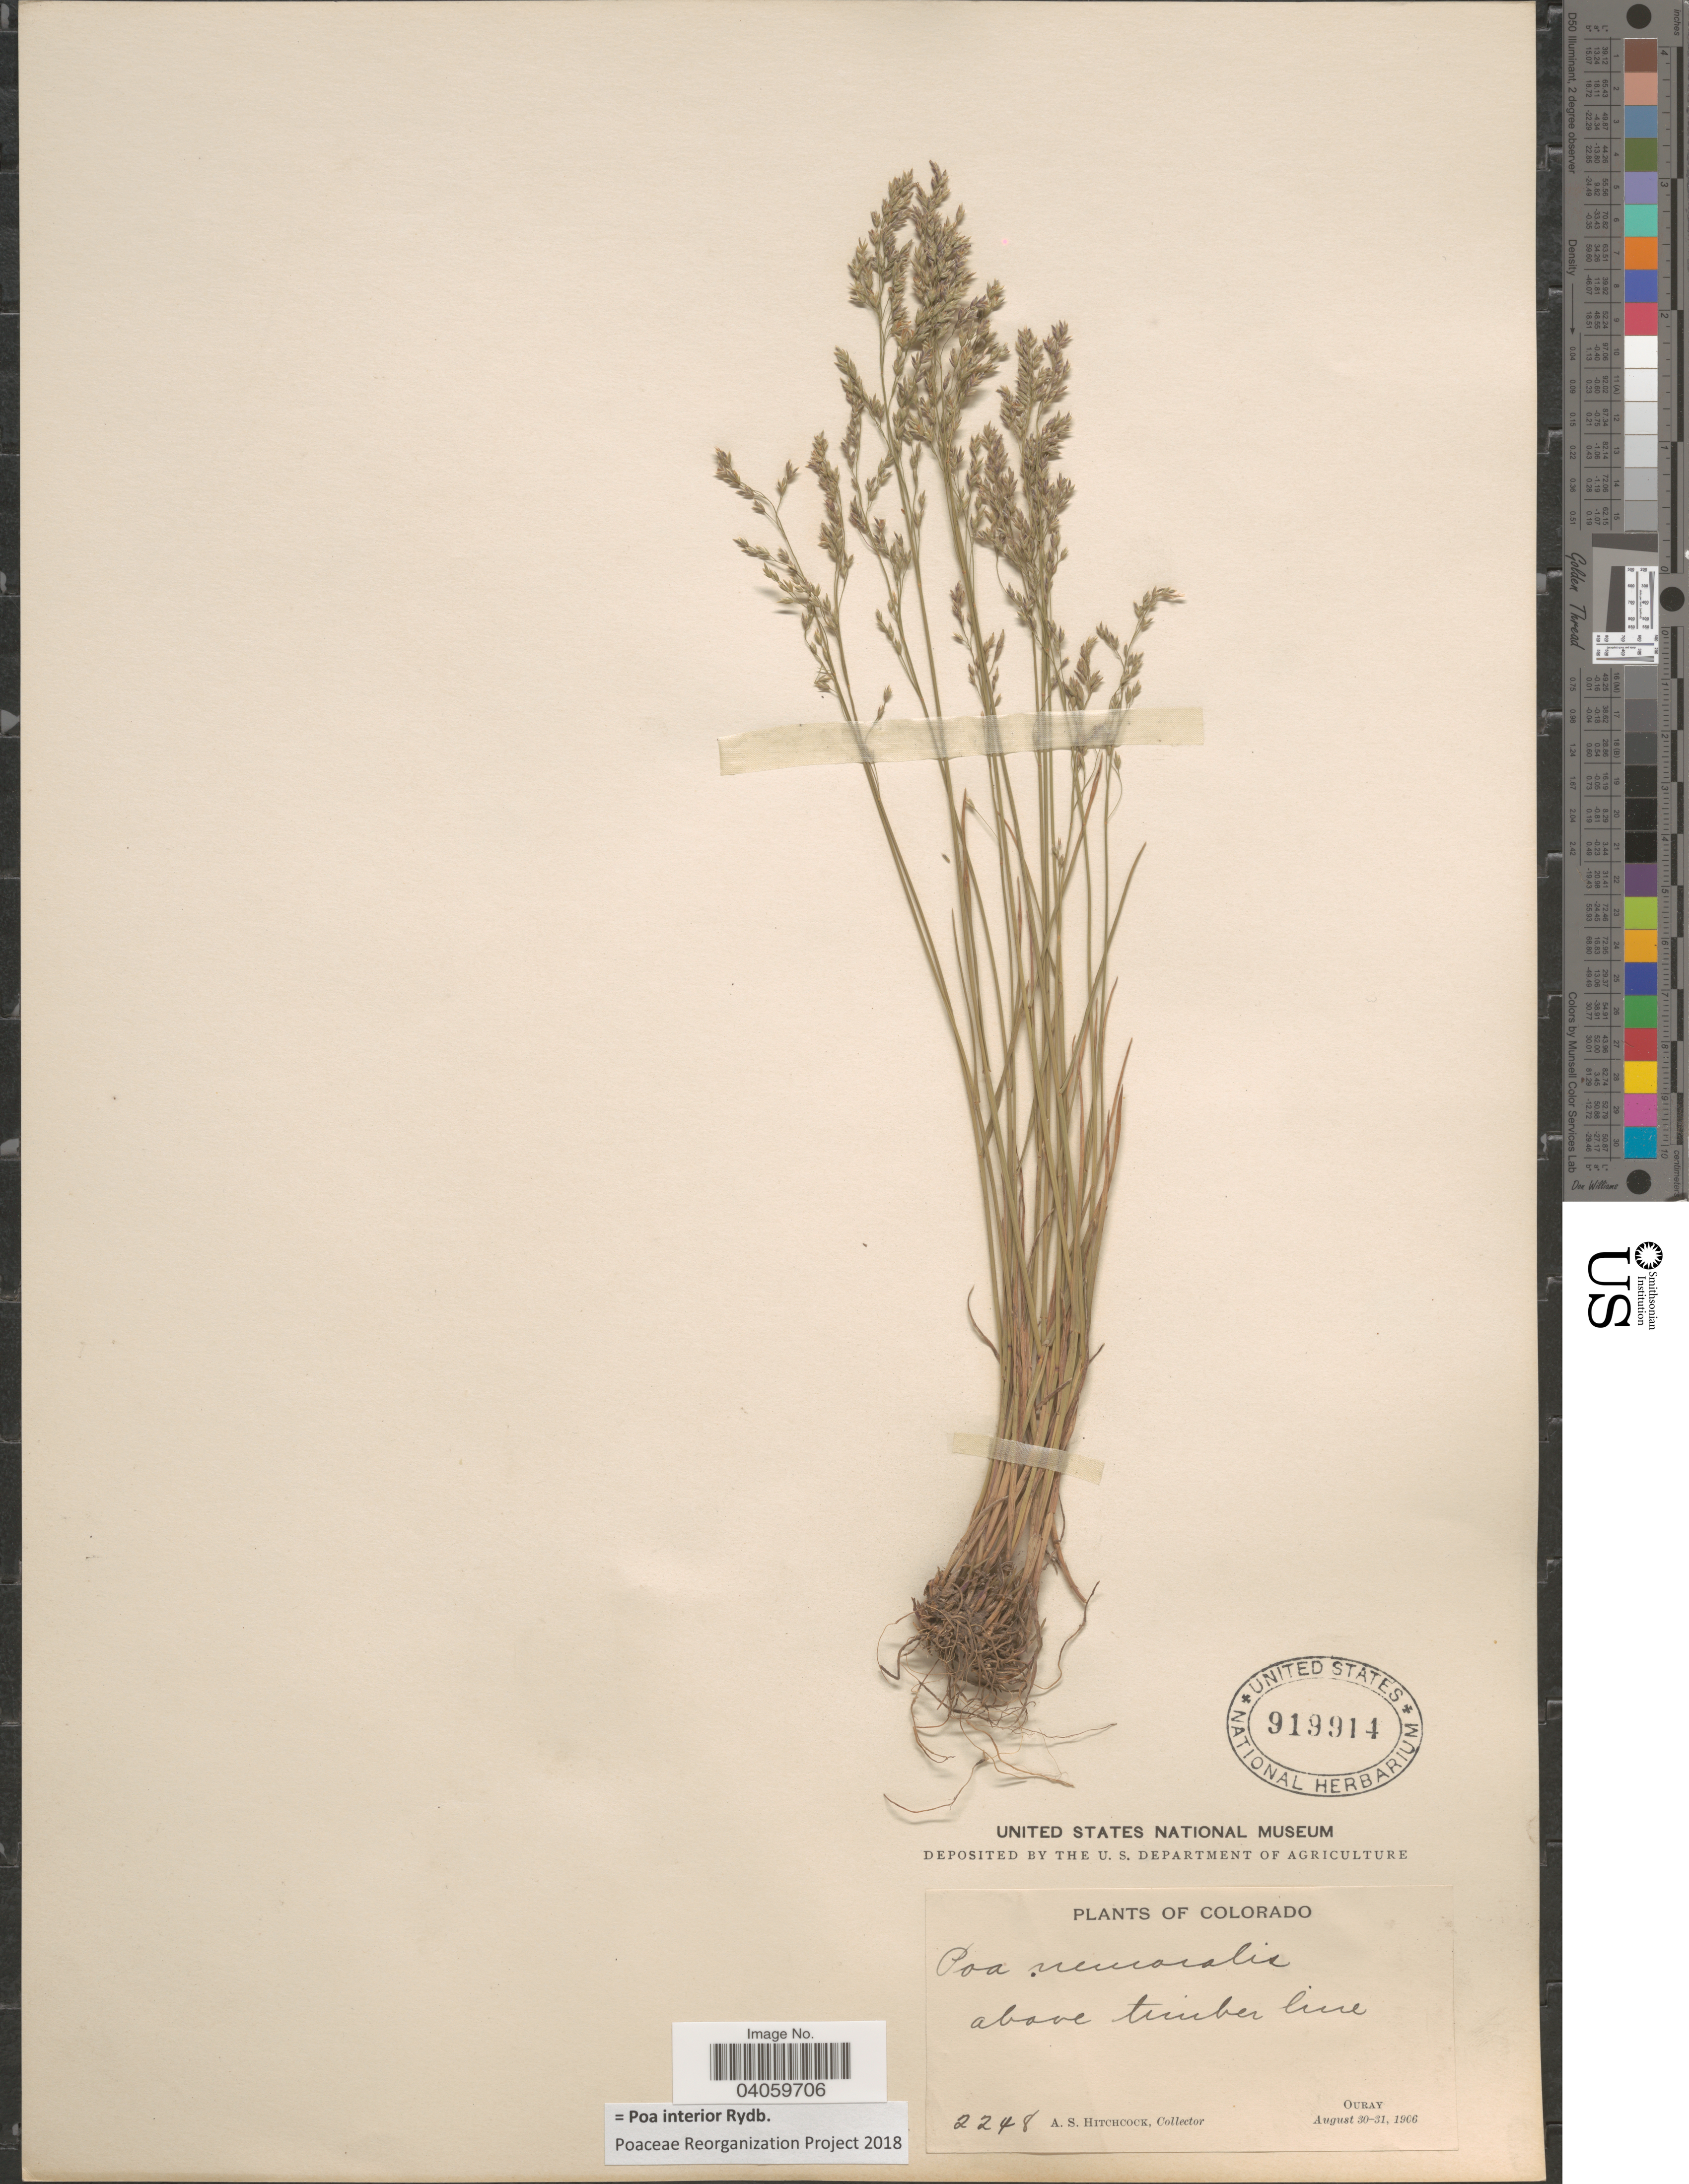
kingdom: Plantae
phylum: Tracheophyta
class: Liliopsida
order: Poales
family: Poaceae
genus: Poa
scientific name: Poa interior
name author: Rydb.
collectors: A. S. Hitchcock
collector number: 2248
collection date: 1906-08-30/1906-08-31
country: United States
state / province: Colorado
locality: Above timber line. Ouray.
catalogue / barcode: US 919914